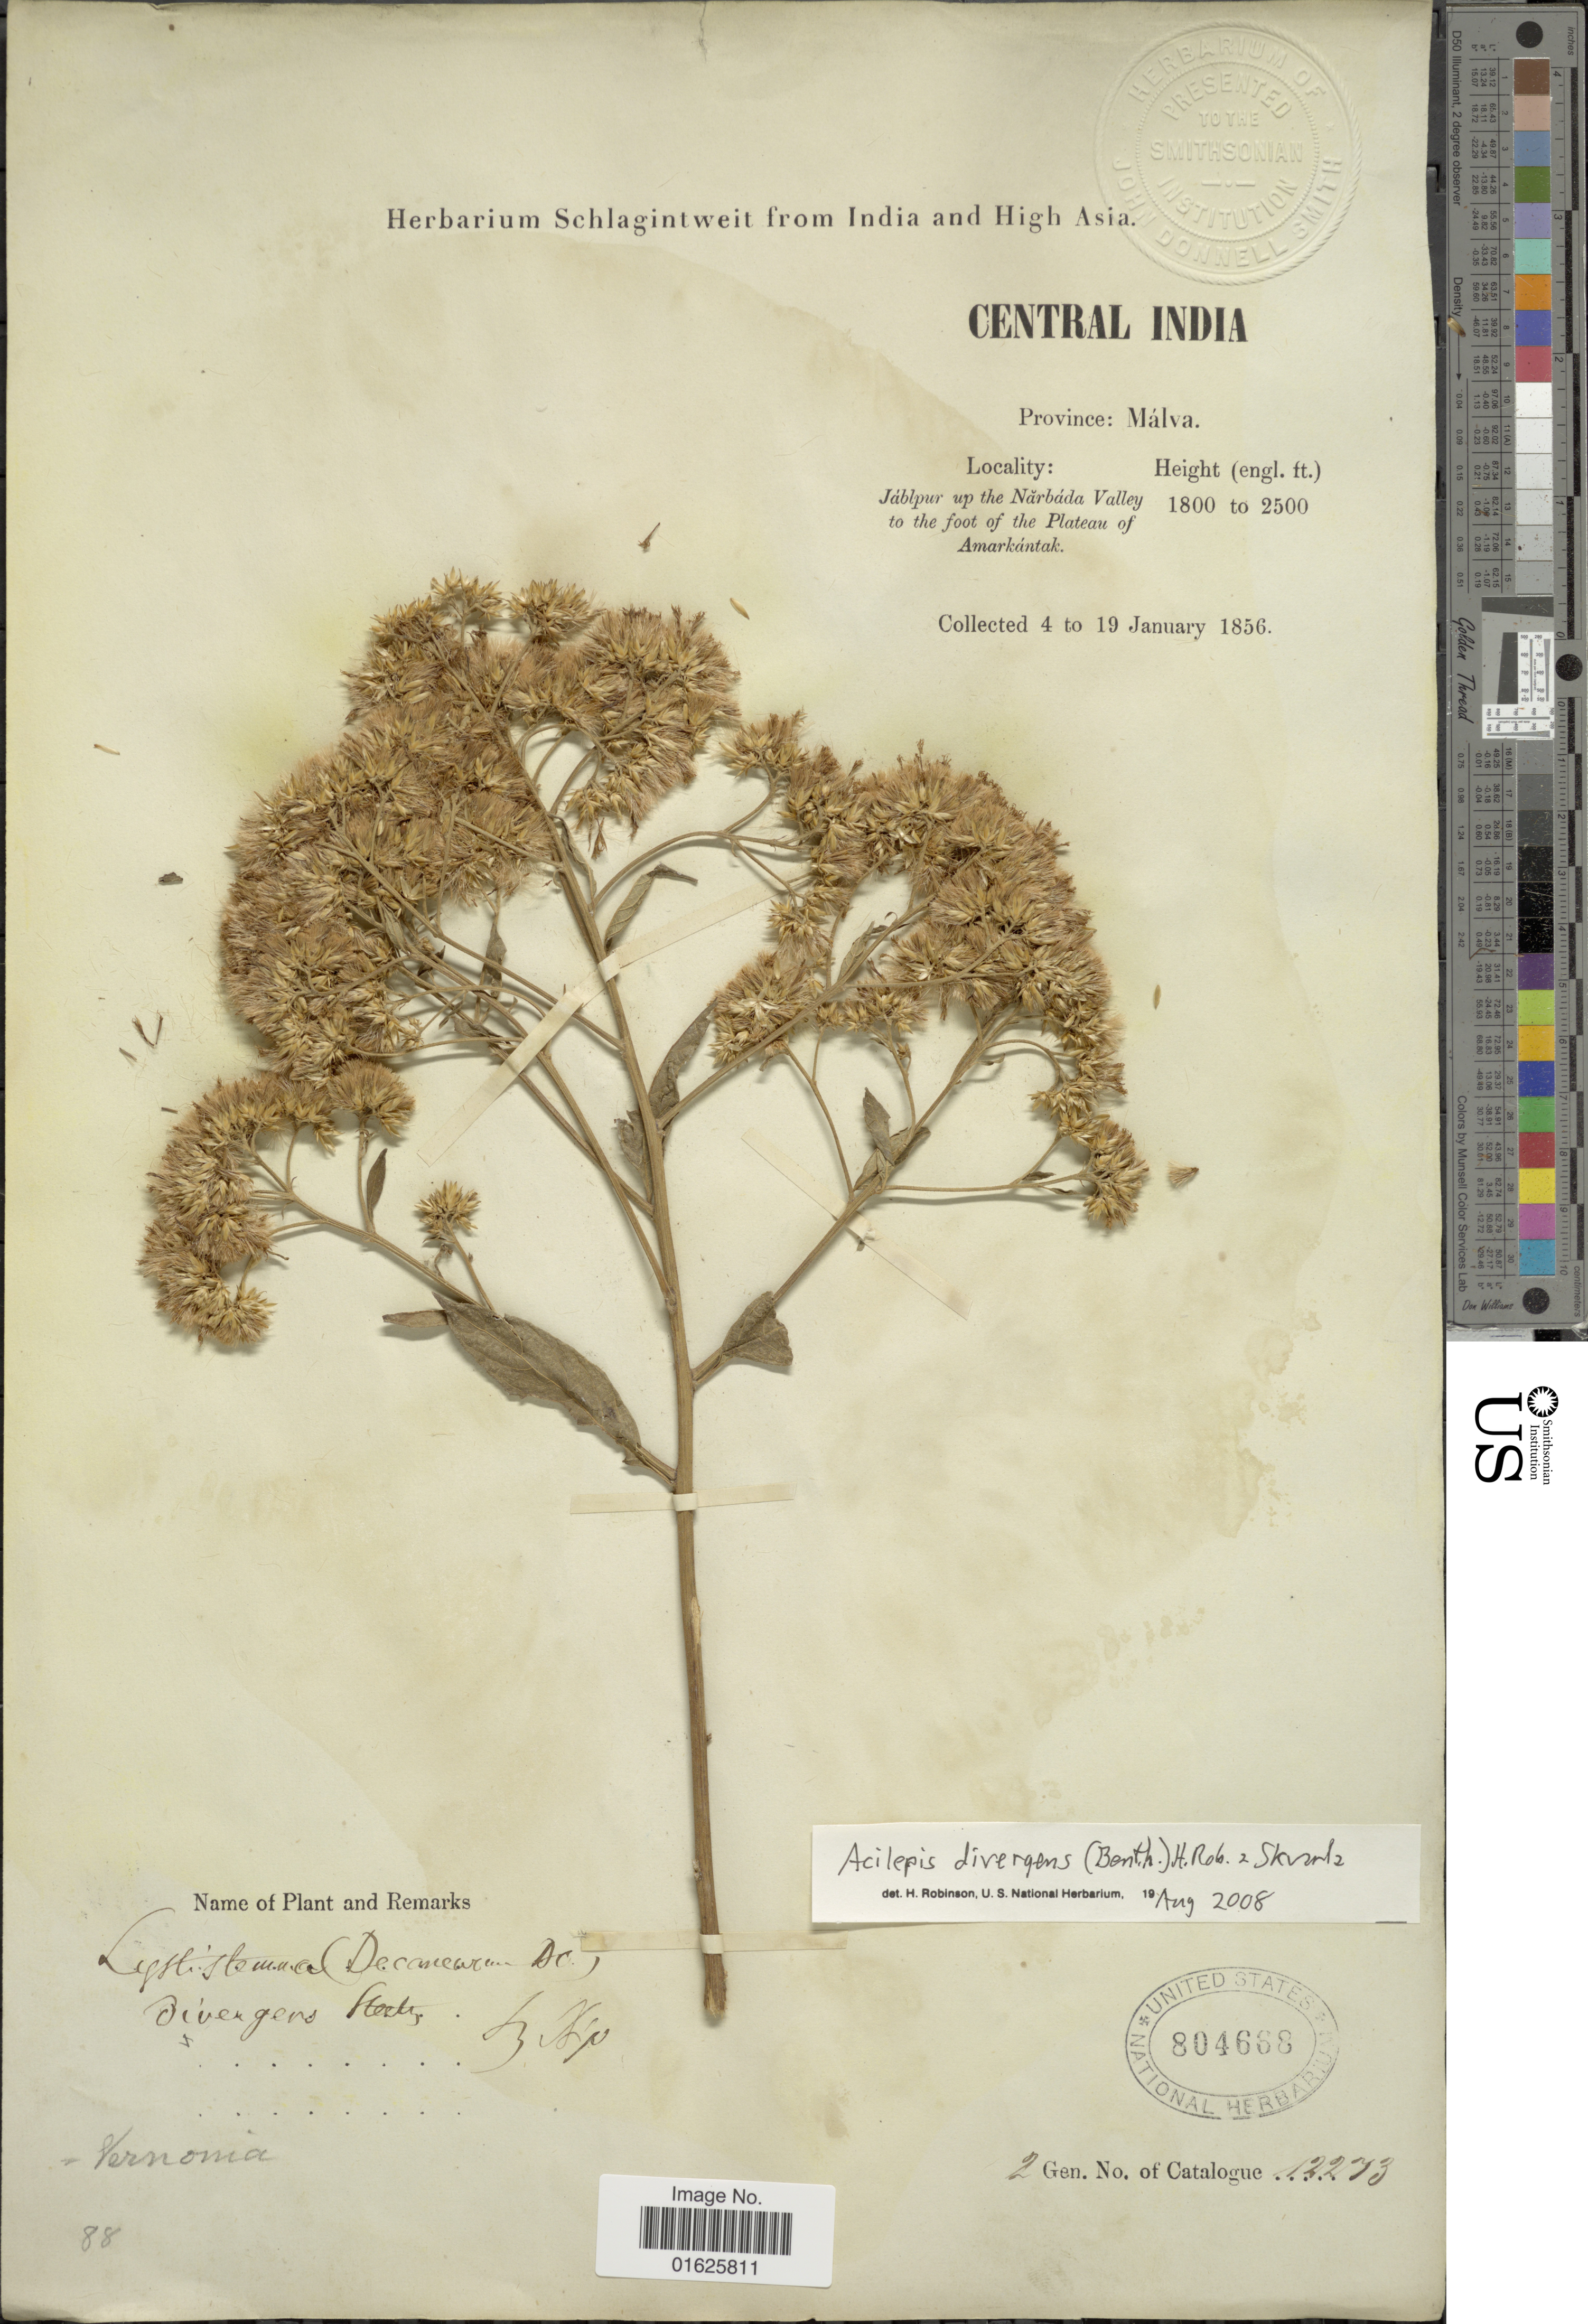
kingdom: Plantae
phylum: Tracheophyta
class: Magnoliopsida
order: Asterales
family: Asteraceae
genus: Acilepis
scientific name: Acilepis divergens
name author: (Roxb.) H. Rob. & Skvarla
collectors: ex herb. Schlagintweit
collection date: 1856-01-04/1856-01-19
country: India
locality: Central India, Province: Málva, Jáblpur up the Nãrbáda Valley to the foot of the Plateau of Amarkábtak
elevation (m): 549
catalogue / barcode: US 804668